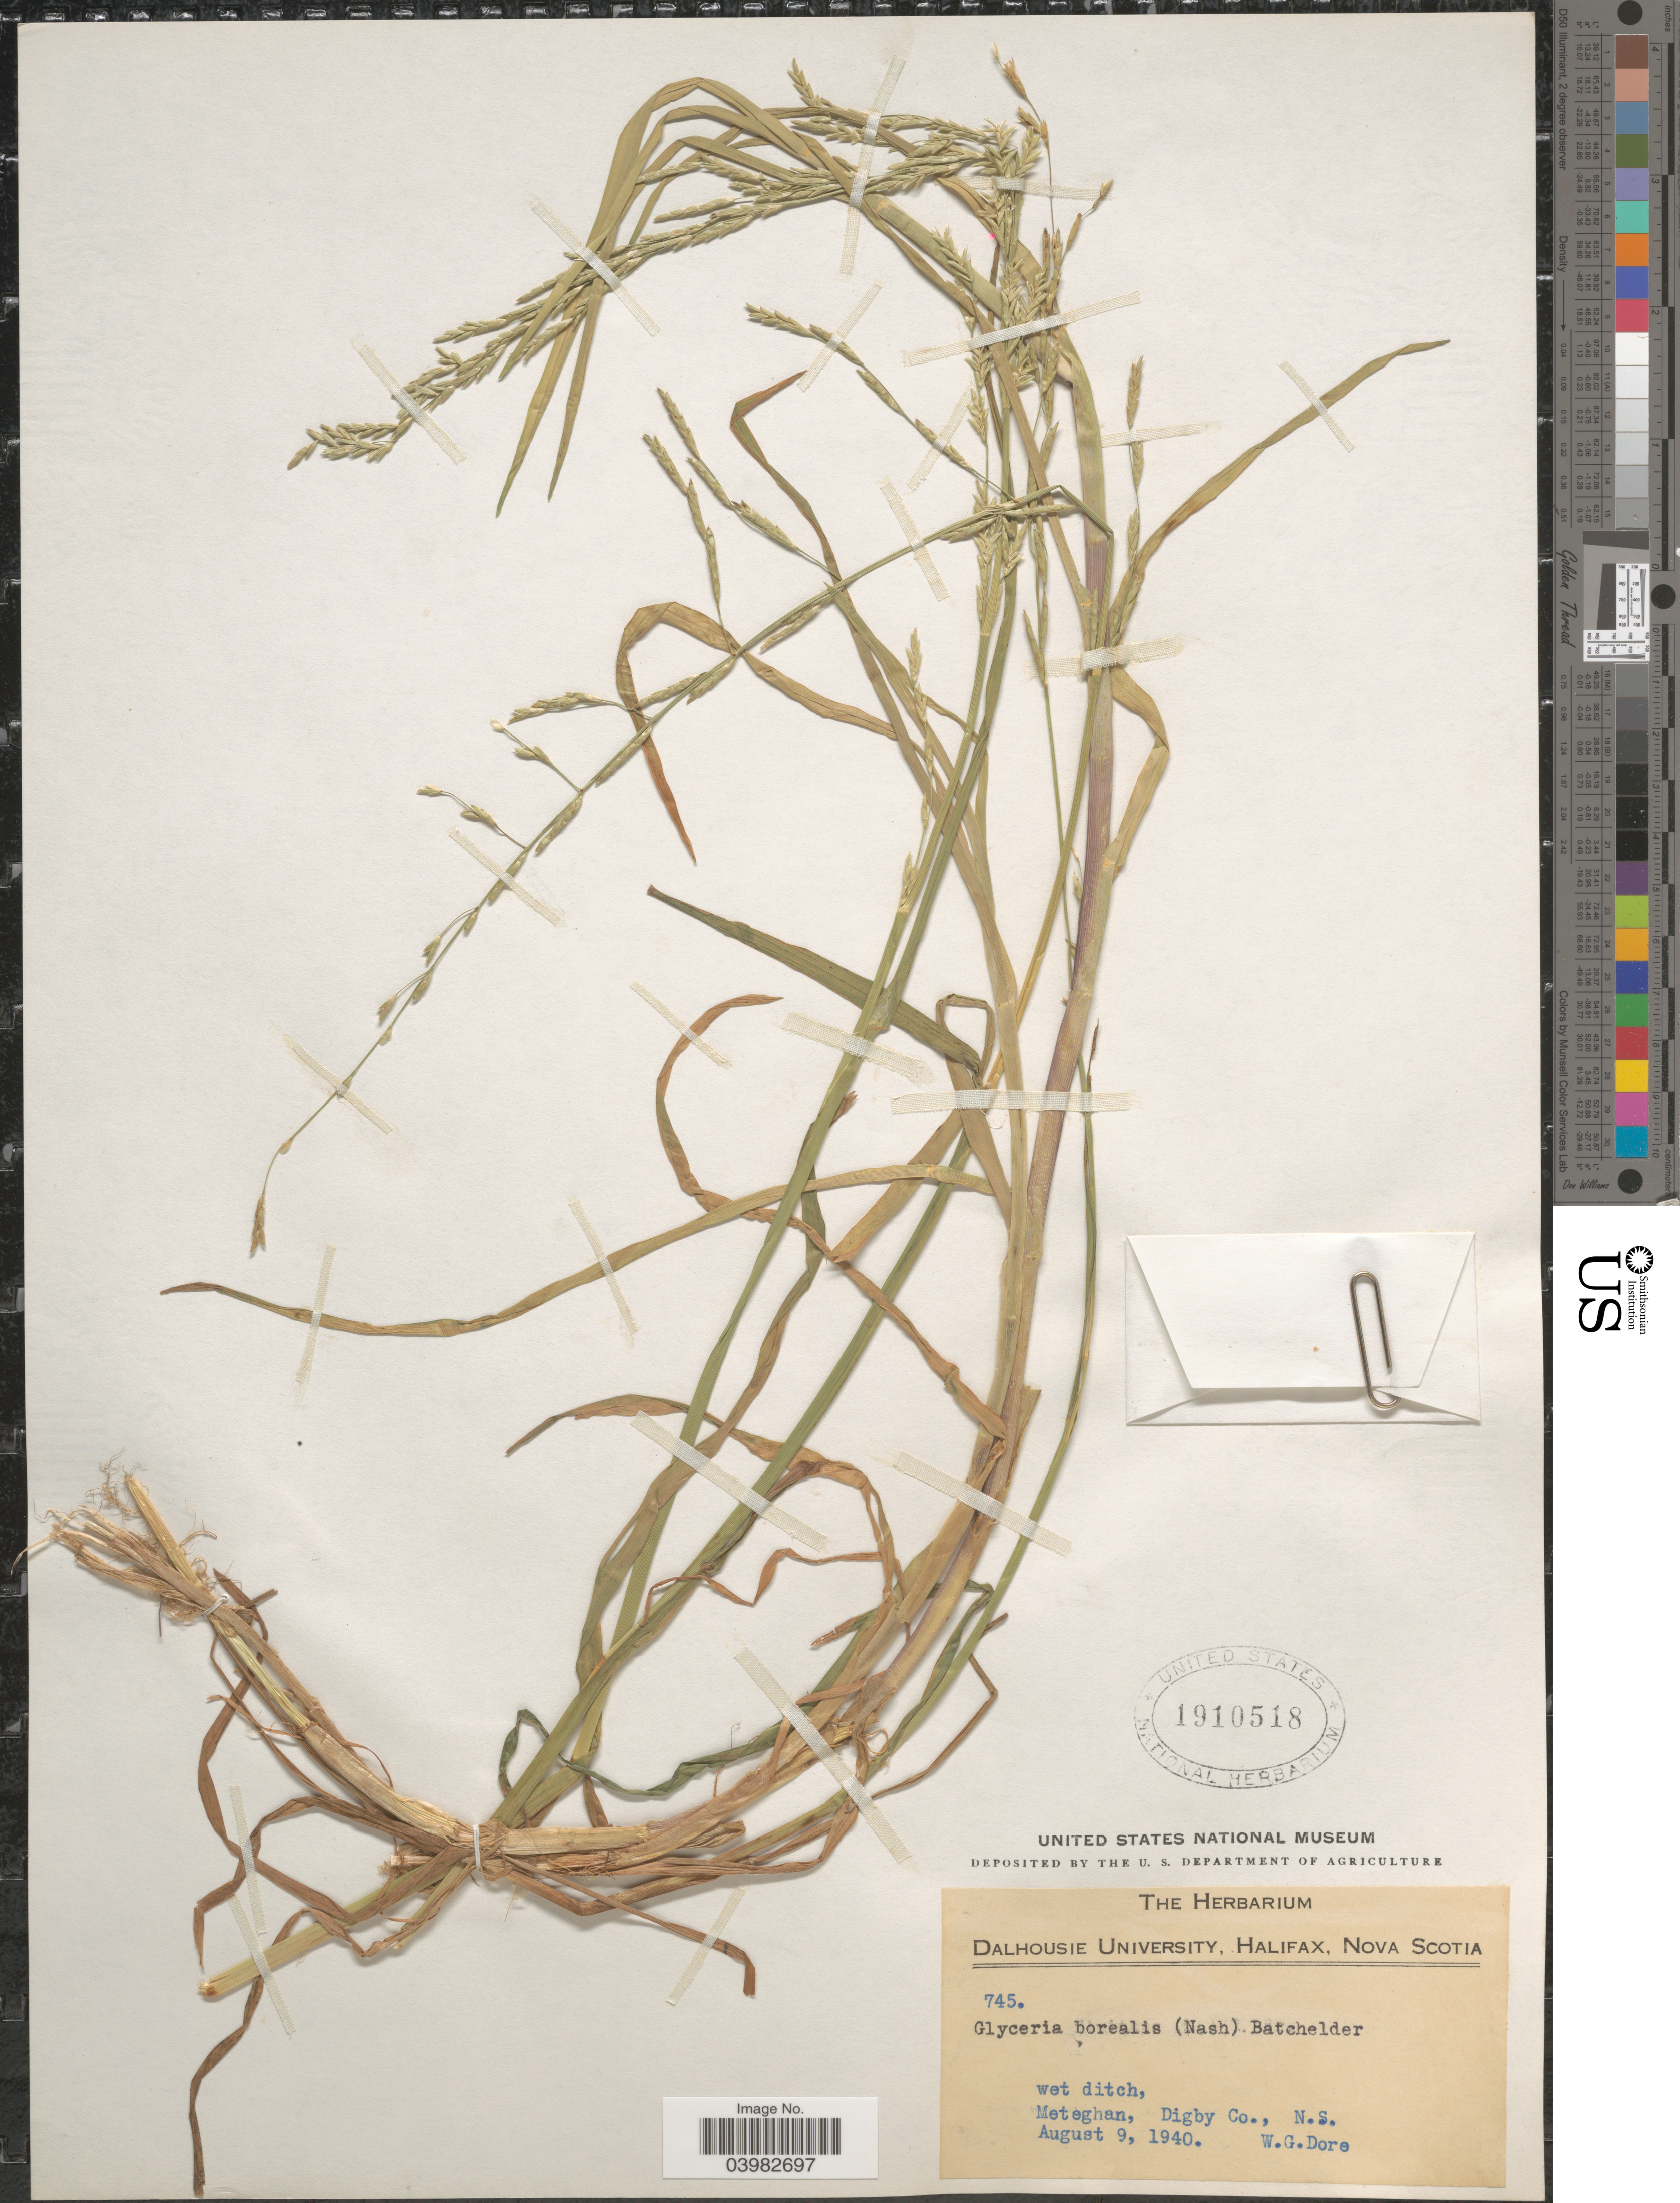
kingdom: Plantae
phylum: Tracheophyta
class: Liliopsida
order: Poales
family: Poaceae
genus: Glyceria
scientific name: Glyceria borealis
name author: (Nash) Batchelder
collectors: W. Dore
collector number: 745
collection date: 1940-08-09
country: Canada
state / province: Nova Scotia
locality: Meteghan, Digby Co.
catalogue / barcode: US 1910518